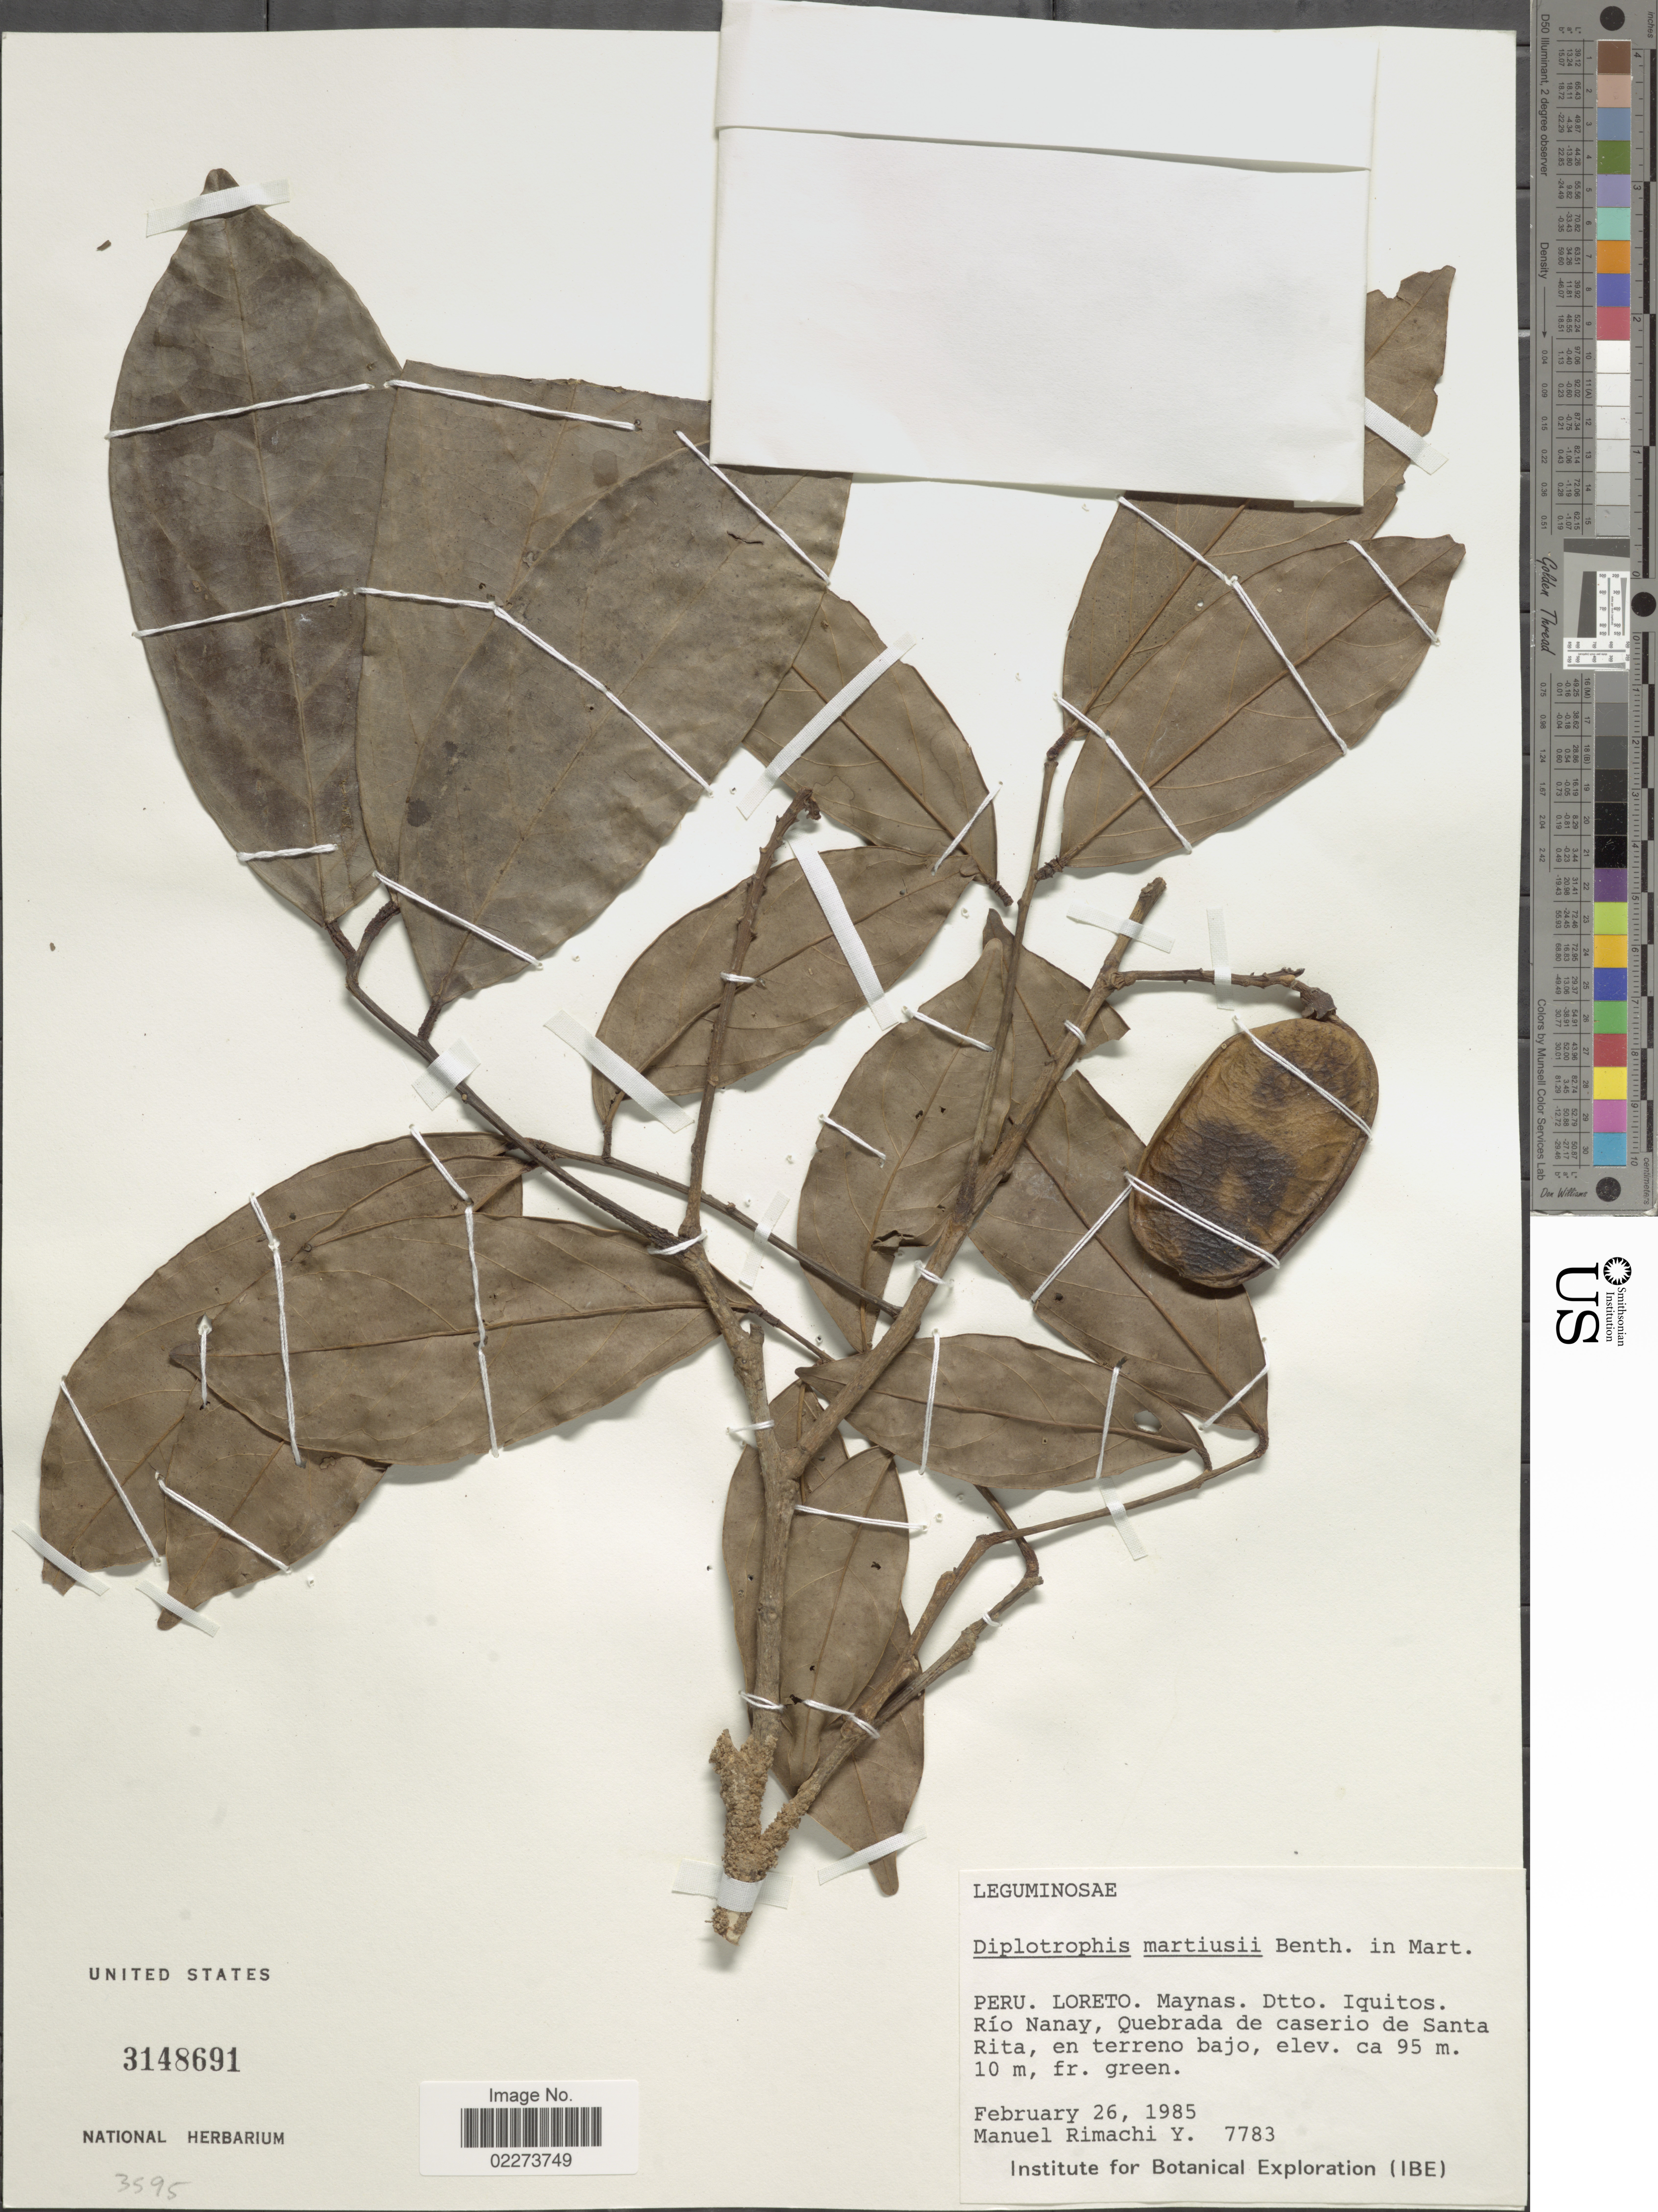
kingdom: Plantae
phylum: Tracheophyta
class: Magnoliopsida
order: Fabales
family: Fabaceae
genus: Diplotropis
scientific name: Diplotropis martiusii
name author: Benth.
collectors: M. Rimachi Y.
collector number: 7783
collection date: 1985-02-26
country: Peru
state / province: Loreto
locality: Peru, Loreto, Dtto. Iquitos, Rio Nanay, Quebrada de caserio de Santa Rita, en terreno bajo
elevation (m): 95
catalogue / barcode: US 3148691